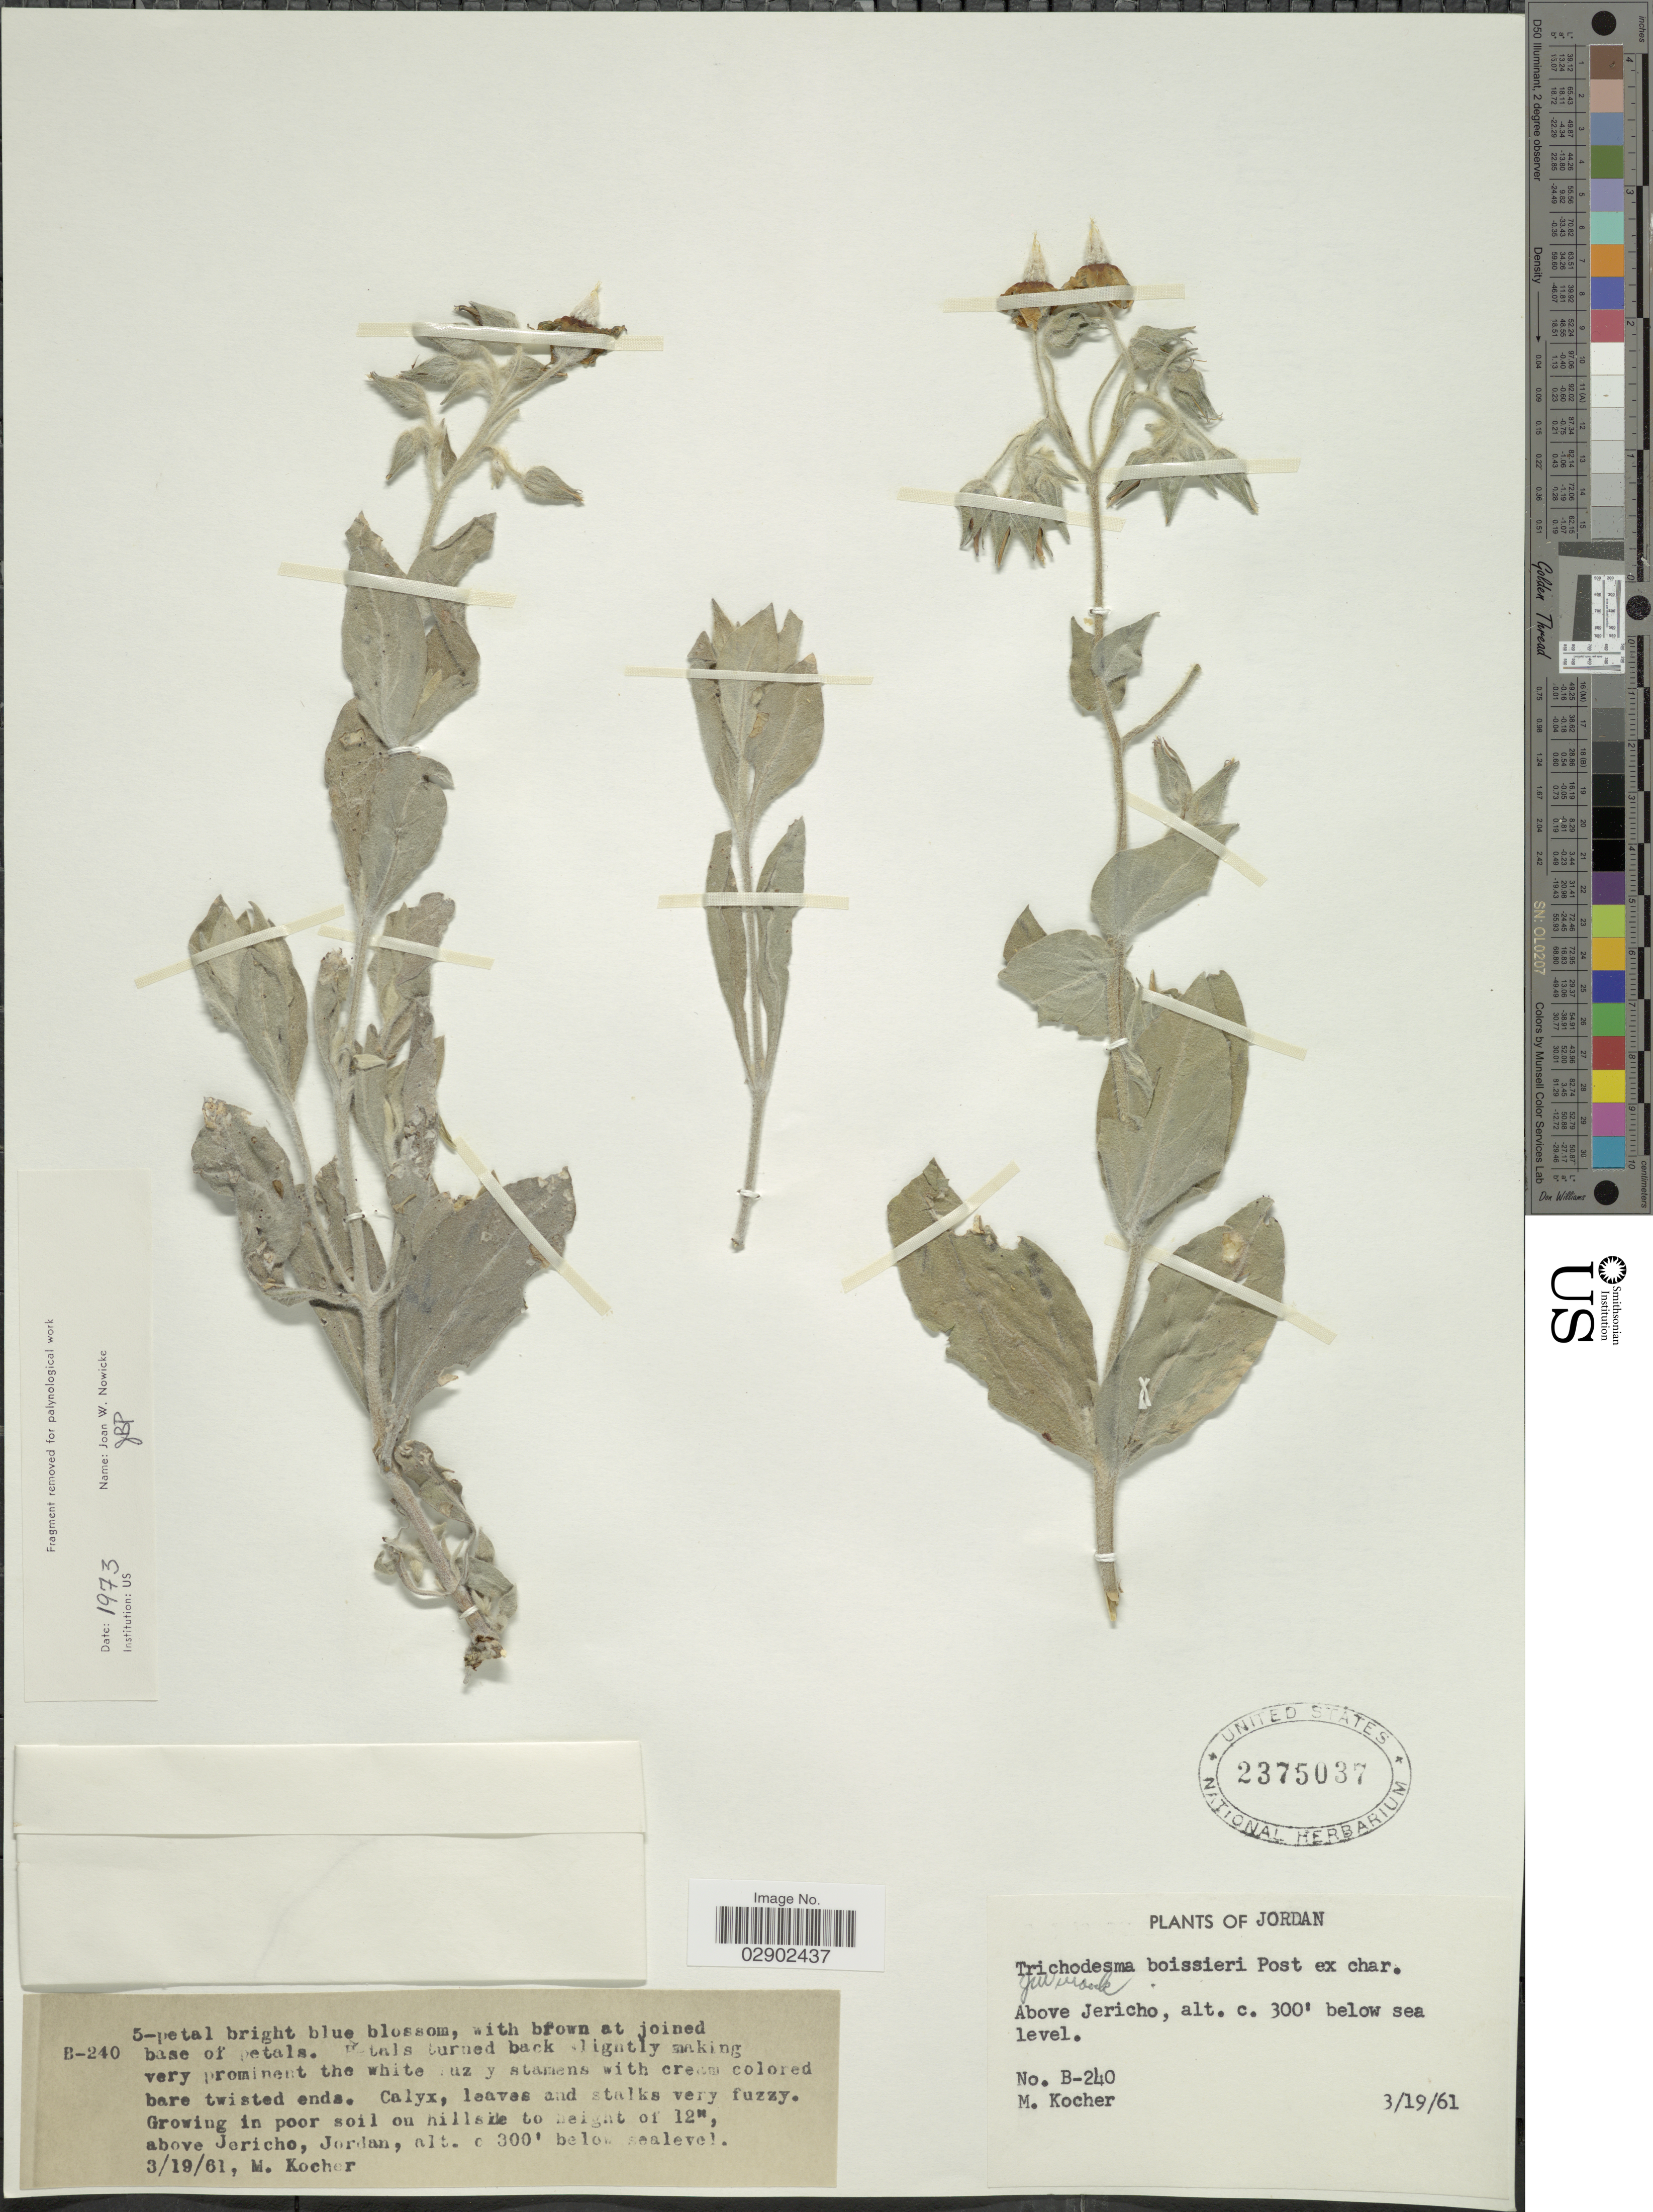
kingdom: Plantae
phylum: Tracheophyta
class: Magnoliopsida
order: Boraginales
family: Boraginaceae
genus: Trichodesma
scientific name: Trichodesma boissieri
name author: Post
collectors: M. Kocher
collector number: B-240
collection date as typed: Transcribed d/m/y: 19/3/61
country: Jordan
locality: Above Jericho.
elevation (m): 91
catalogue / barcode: US 2375037